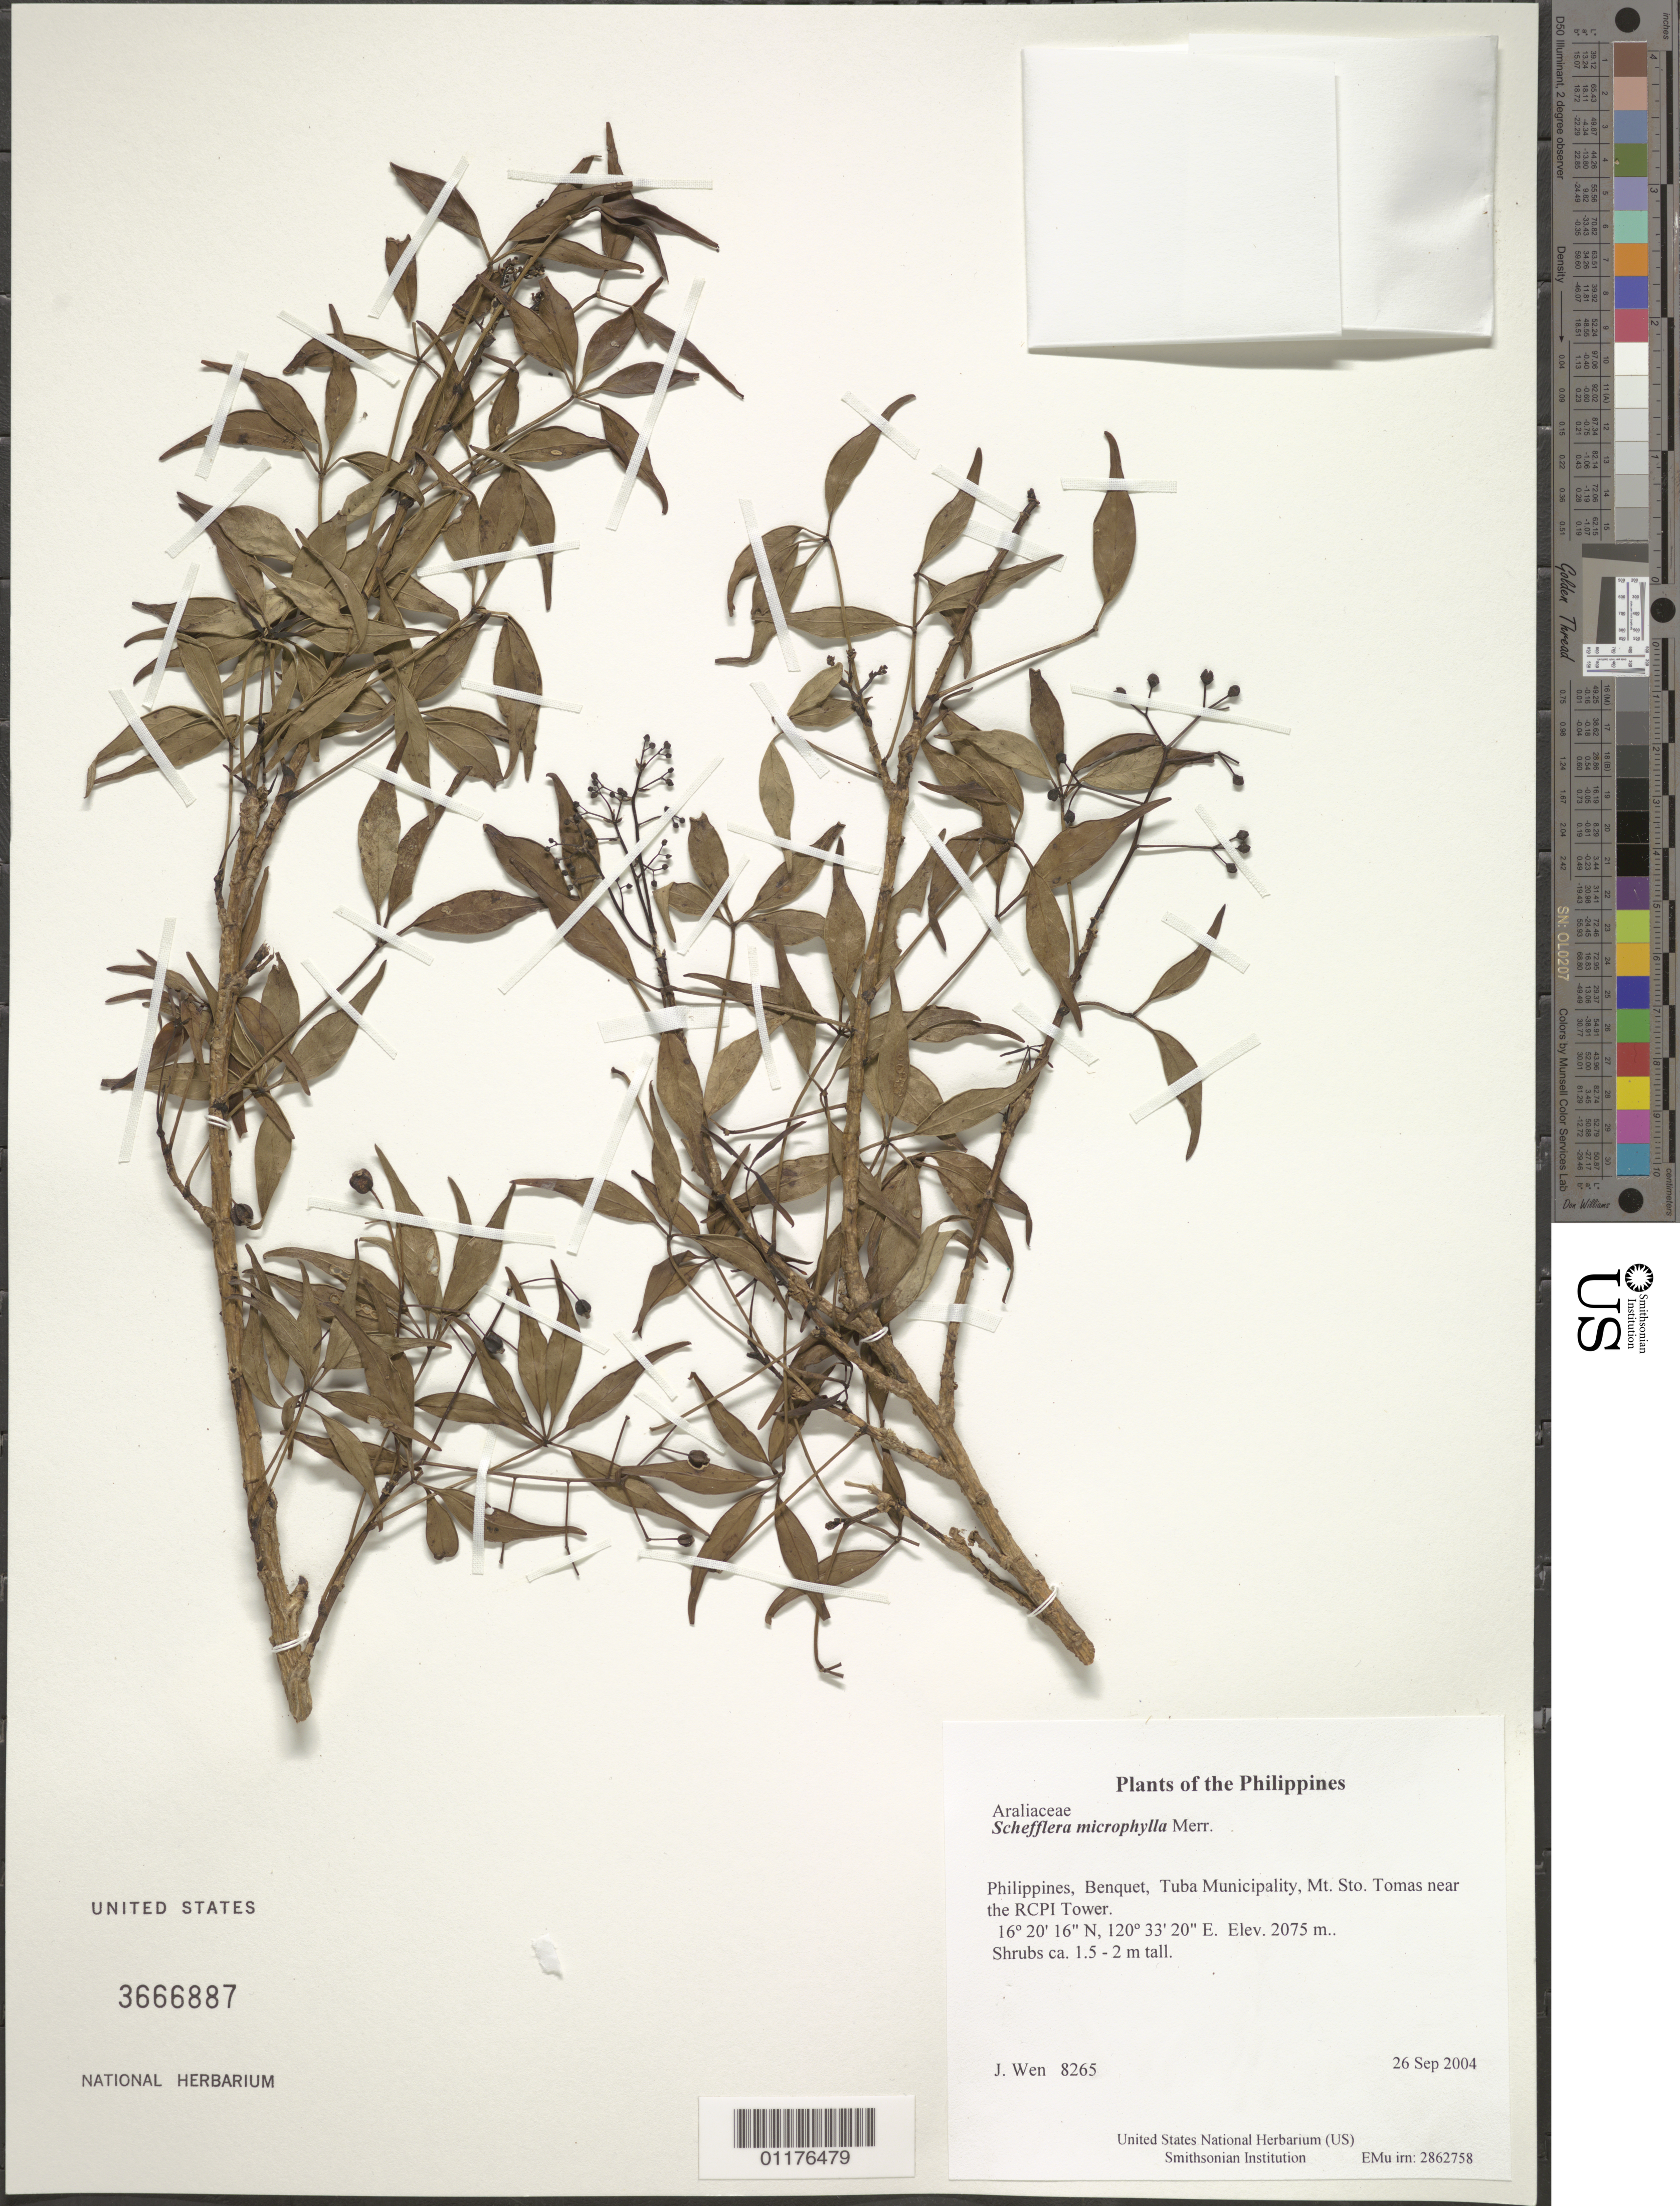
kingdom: Plantae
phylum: Tracheophyta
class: Magnoliopsida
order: Apiales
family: Araliaceae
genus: Schefflera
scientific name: Schefflera microphylla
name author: Merr.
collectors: J. Wen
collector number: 8265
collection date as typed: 26 Sep 2004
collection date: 2004-09-26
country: Philippines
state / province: Cordillera (Administrative Region)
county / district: Benguet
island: Luzon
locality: Tuba Municipality, Mt. Sto. Tomas near the RCPI Tower.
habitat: In tropical cloud forest of Lithocarpus jordanii, L. luzonensis, Cyathea, Ficus, Omalanthus, Daphniphyllum, Meliosma, and Persea.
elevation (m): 2075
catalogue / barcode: US 3666887